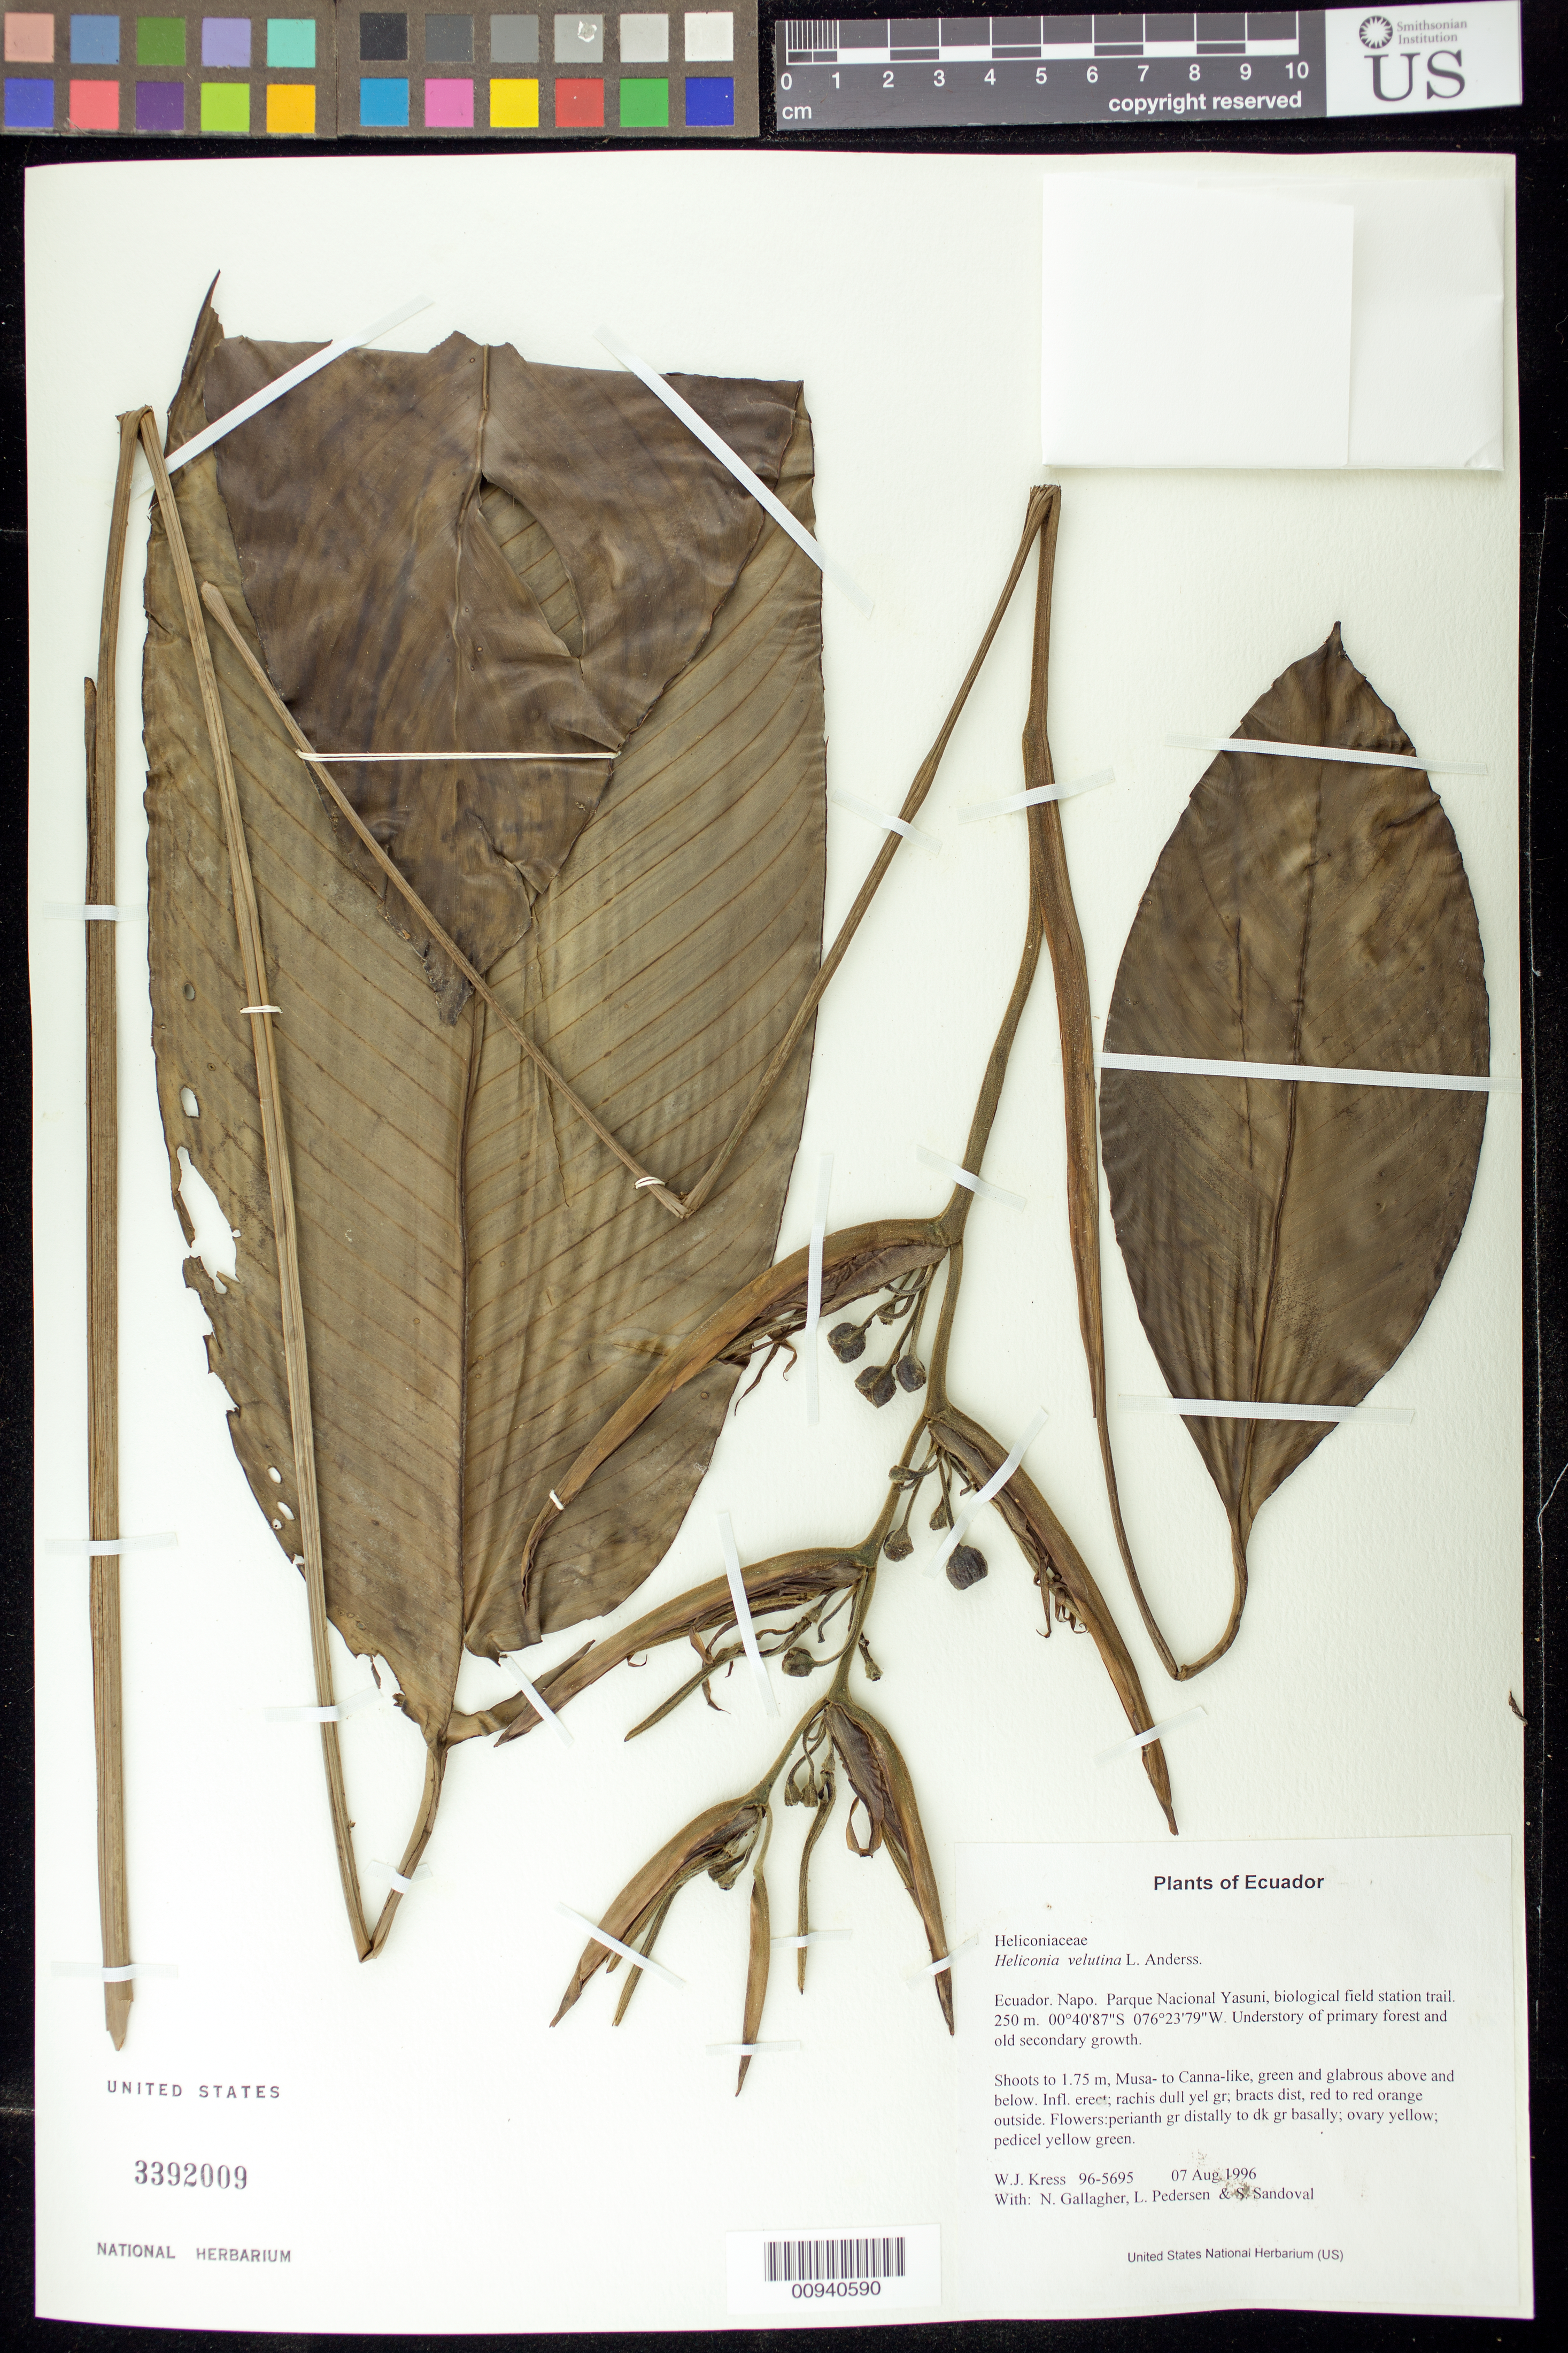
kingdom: Plantae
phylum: Tracheophyta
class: Liliopsida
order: Zingiberales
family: Heliconiaceae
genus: Heliconia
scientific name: Heliconia velutina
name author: L. Andersson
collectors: W. J. Kress, N. L. Gallagher, L. Pedersen & S. Sandoval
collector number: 96-5695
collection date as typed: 07 Aug 1996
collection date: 1996-08-07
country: Ecuador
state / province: Napo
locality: Biological field station trail. Parque Nacional Yasuni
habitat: Understory of primary forest and old secondary growth.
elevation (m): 250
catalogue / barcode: US 3392009